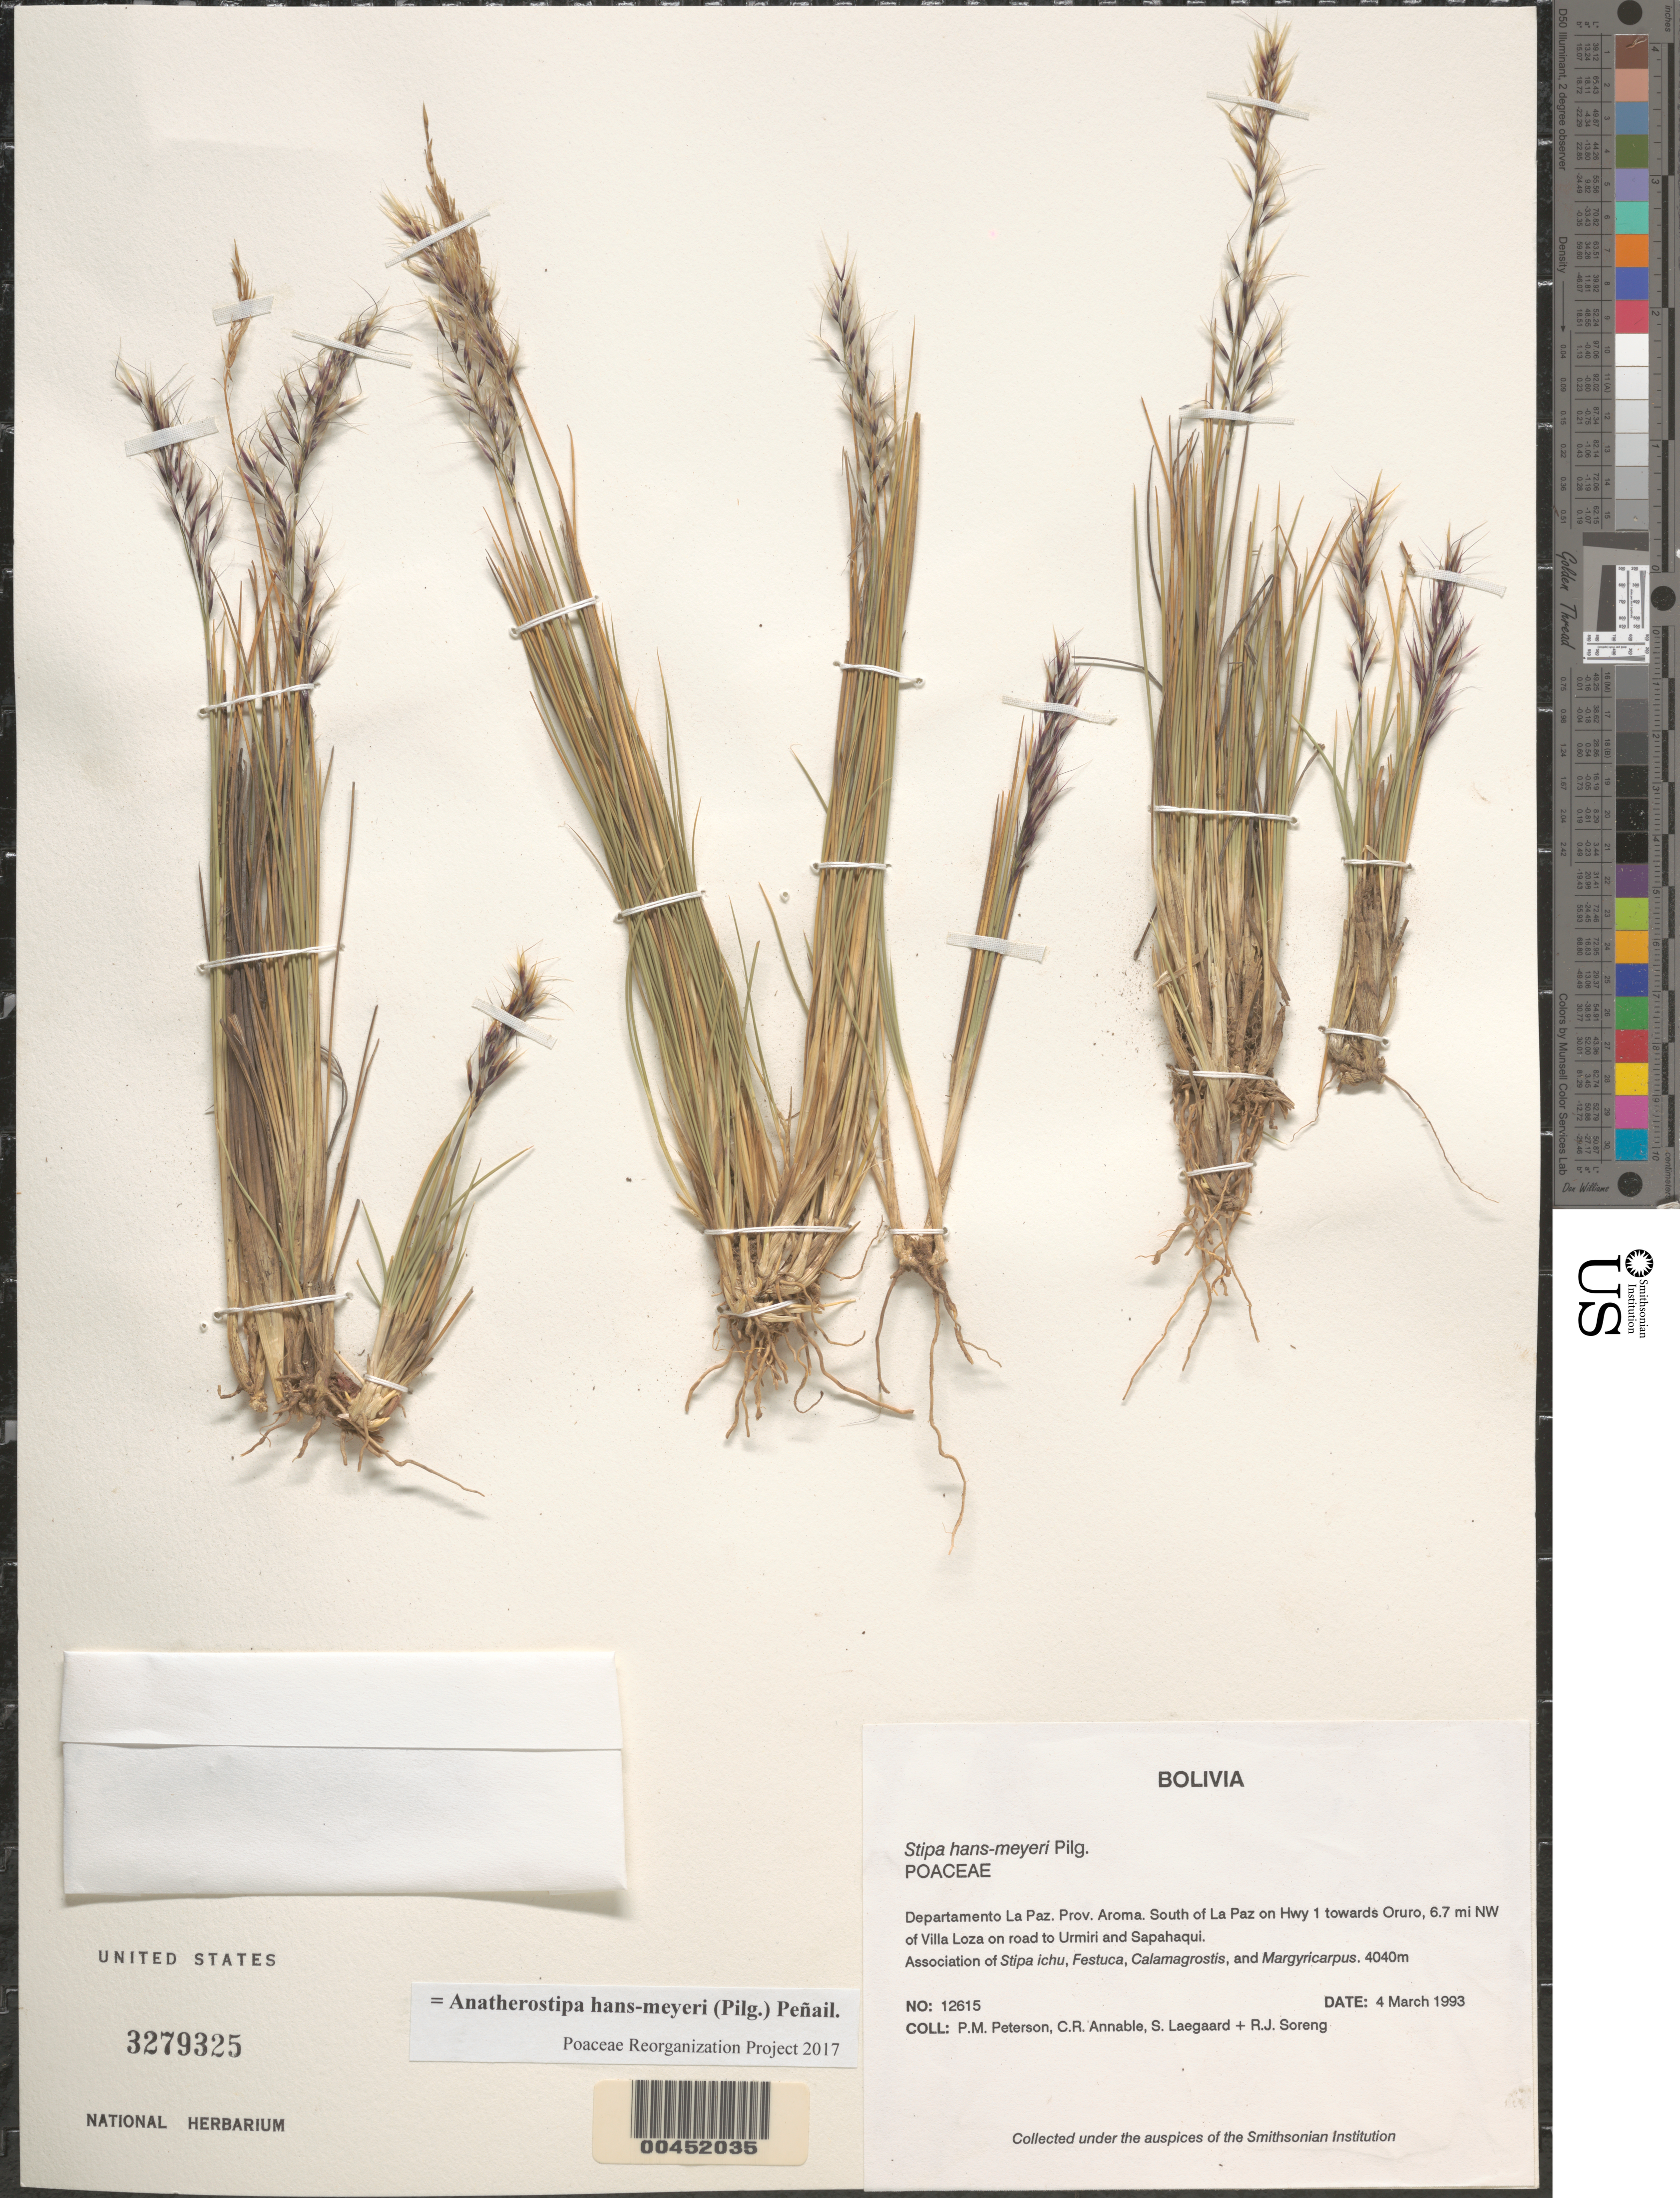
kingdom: Plantae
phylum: Tracheophyta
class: Liliopsida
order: Poales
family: Poaceae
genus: Anatherostipa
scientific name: Anatherostipa hans-meyeri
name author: (Pilg.) Peñailillo B.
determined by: Poaceae Reorganization Project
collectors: P. M. Peterson, C. R. Annable, S. Lægaard & R. J. Soreng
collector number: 12615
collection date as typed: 04 Mar 1993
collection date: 1993-03-04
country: Bolivia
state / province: La Paz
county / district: Aroma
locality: South of La Paz on Hwy 1 towards Oruro, 6.7 mi NW of Villa Loza on road to Urmiri and Sapahaqui.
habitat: Association of Stipa ichu, Festuca, Calamagrostis, and Margyricarpus.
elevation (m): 4040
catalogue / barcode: US 3279325